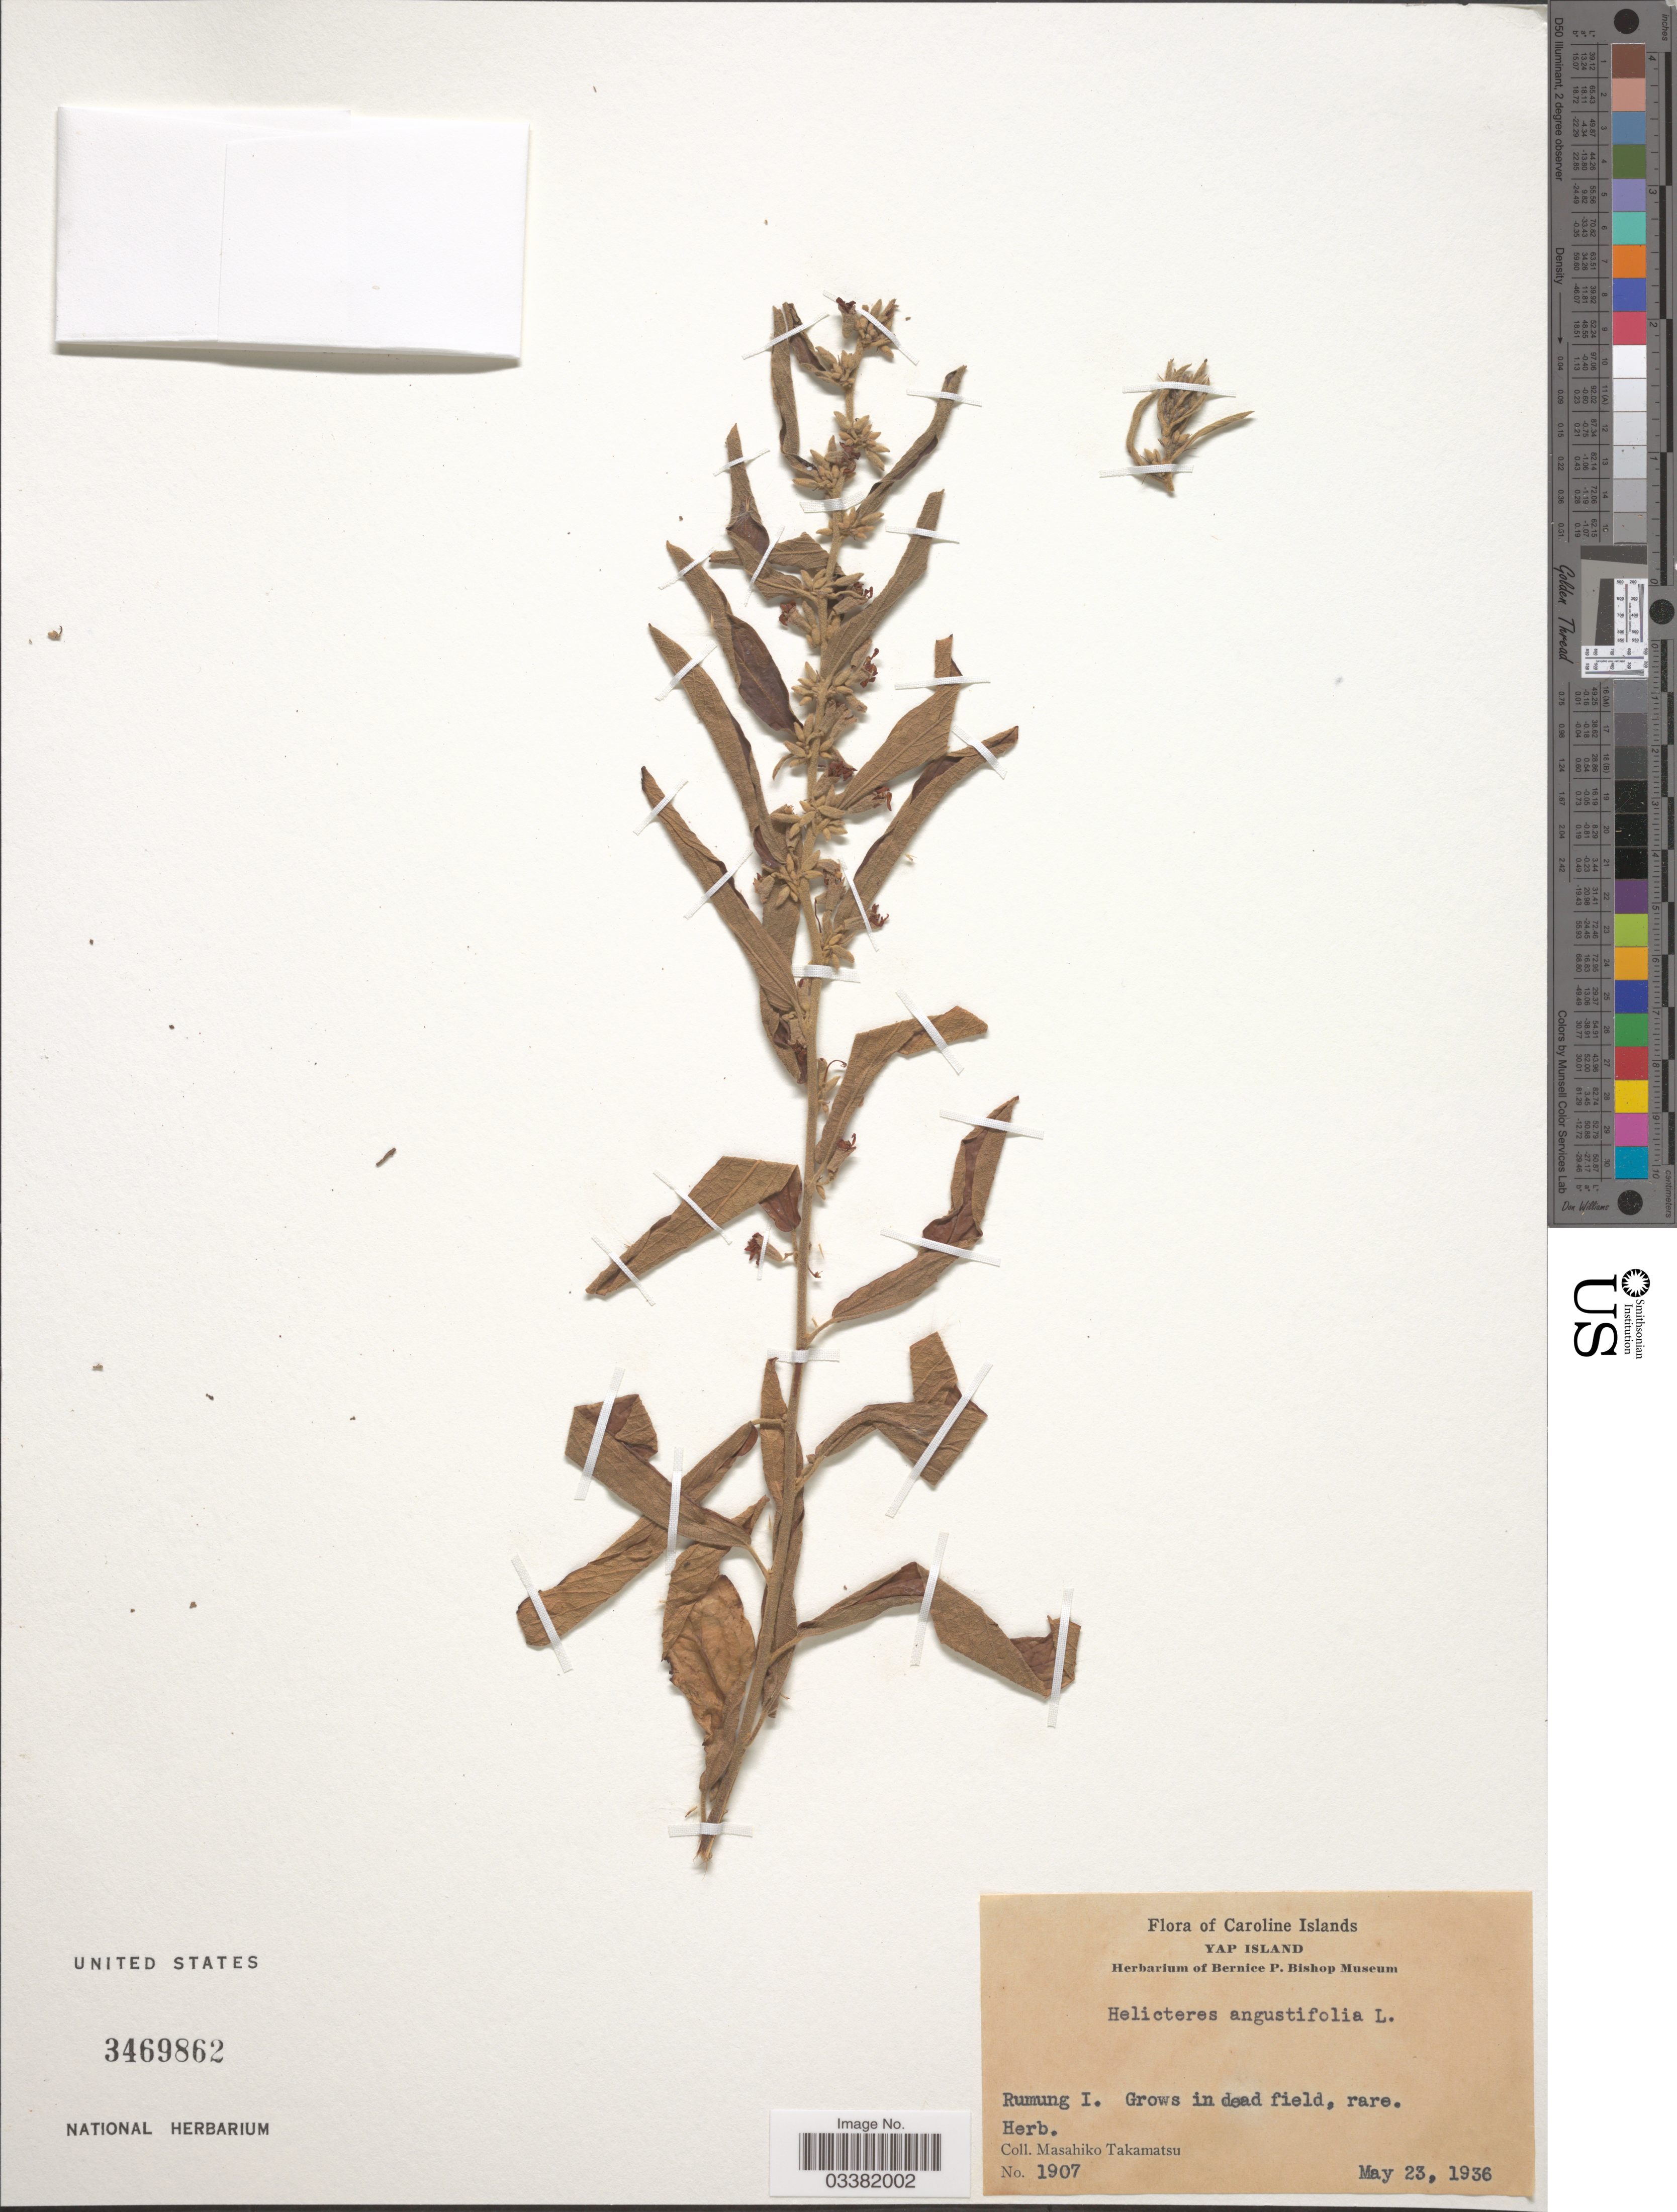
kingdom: Plantae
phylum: Tracheophyta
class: Magnoliopsida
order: Malvales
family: Malvaceae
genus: Helicteres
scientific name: Helicteres angustifolia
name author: L.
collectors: M. Takamatsu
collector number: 1907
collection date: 1936-05-23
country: Micronesia, Federated States of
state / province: Yap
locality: Caroline Islands. Yap Island. Rumung I.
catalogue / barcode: US 3469862